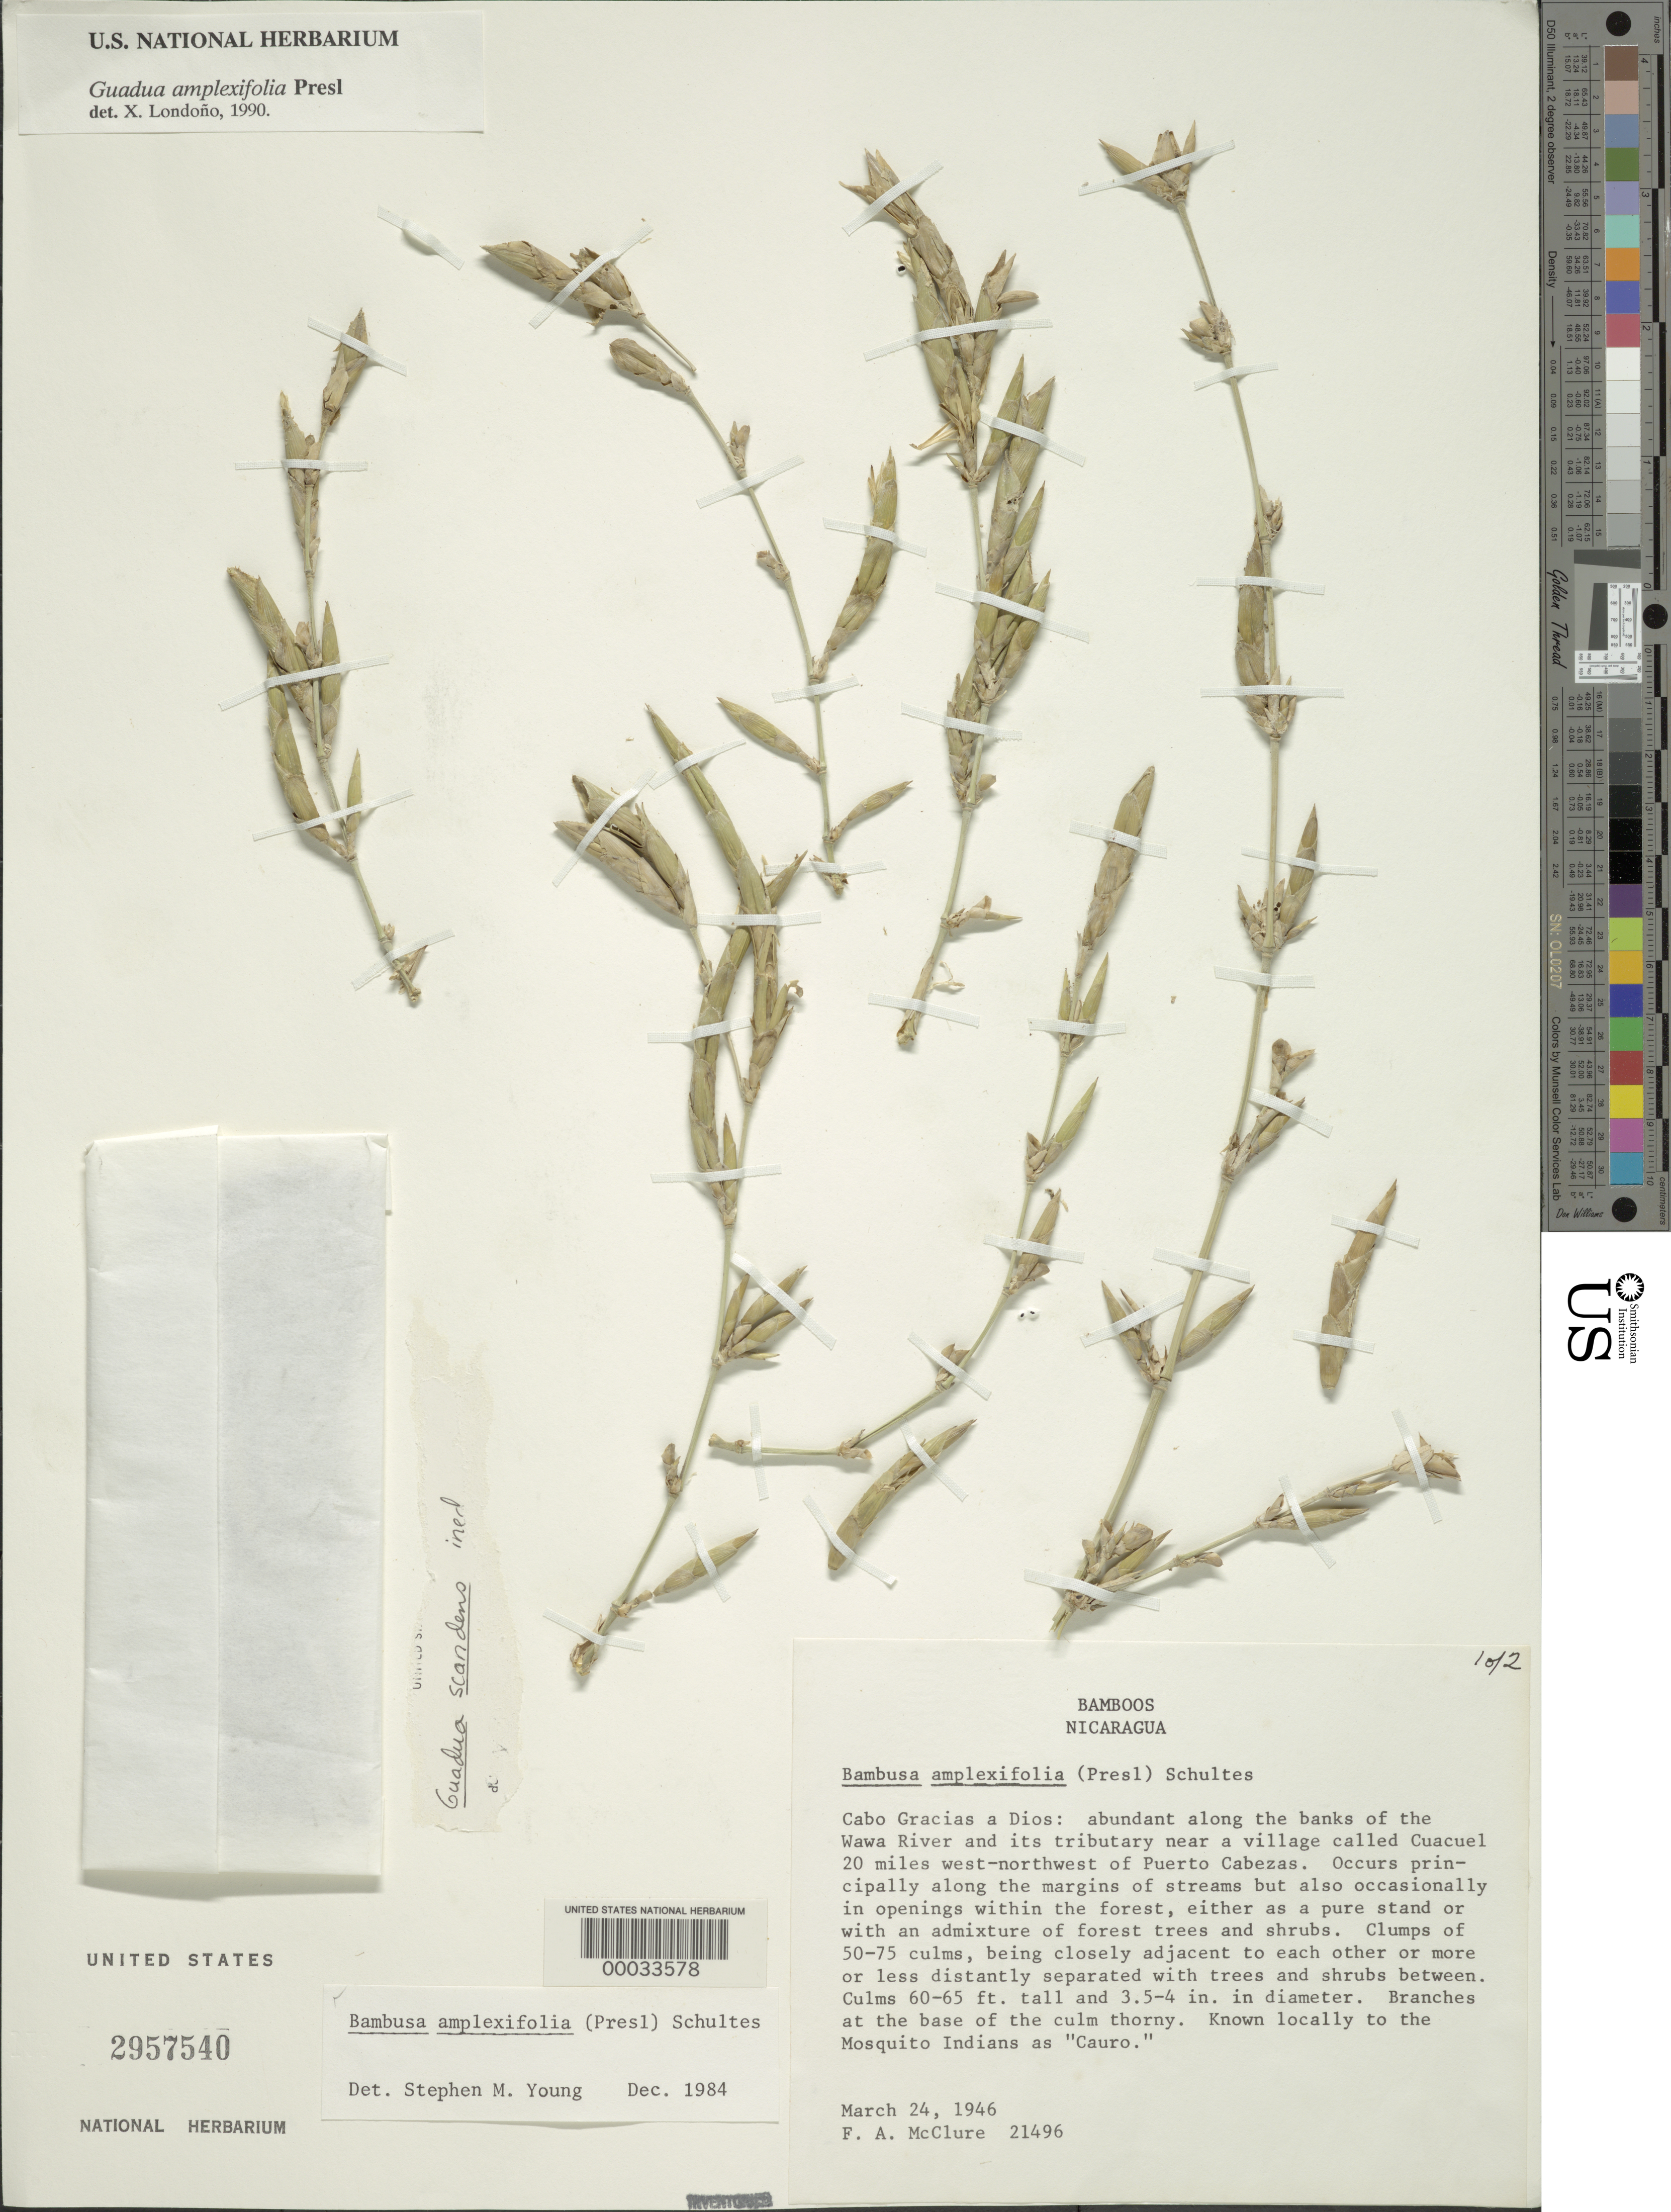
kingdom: Plantae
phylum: Tracheophyta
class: Liliopsida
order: Poales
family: Poaceae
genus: Guadua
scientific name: Guadua scandens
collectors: F. A. McClure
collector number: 21496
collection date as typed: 24 Mar 1946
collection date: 1946-03-24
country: Nicaragua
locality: Cabo gracias a dios; wawa river and tributary near cuacuel village, 20 mi wnw of puerto cabezas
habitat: Along river banks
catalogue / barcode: US 2957540